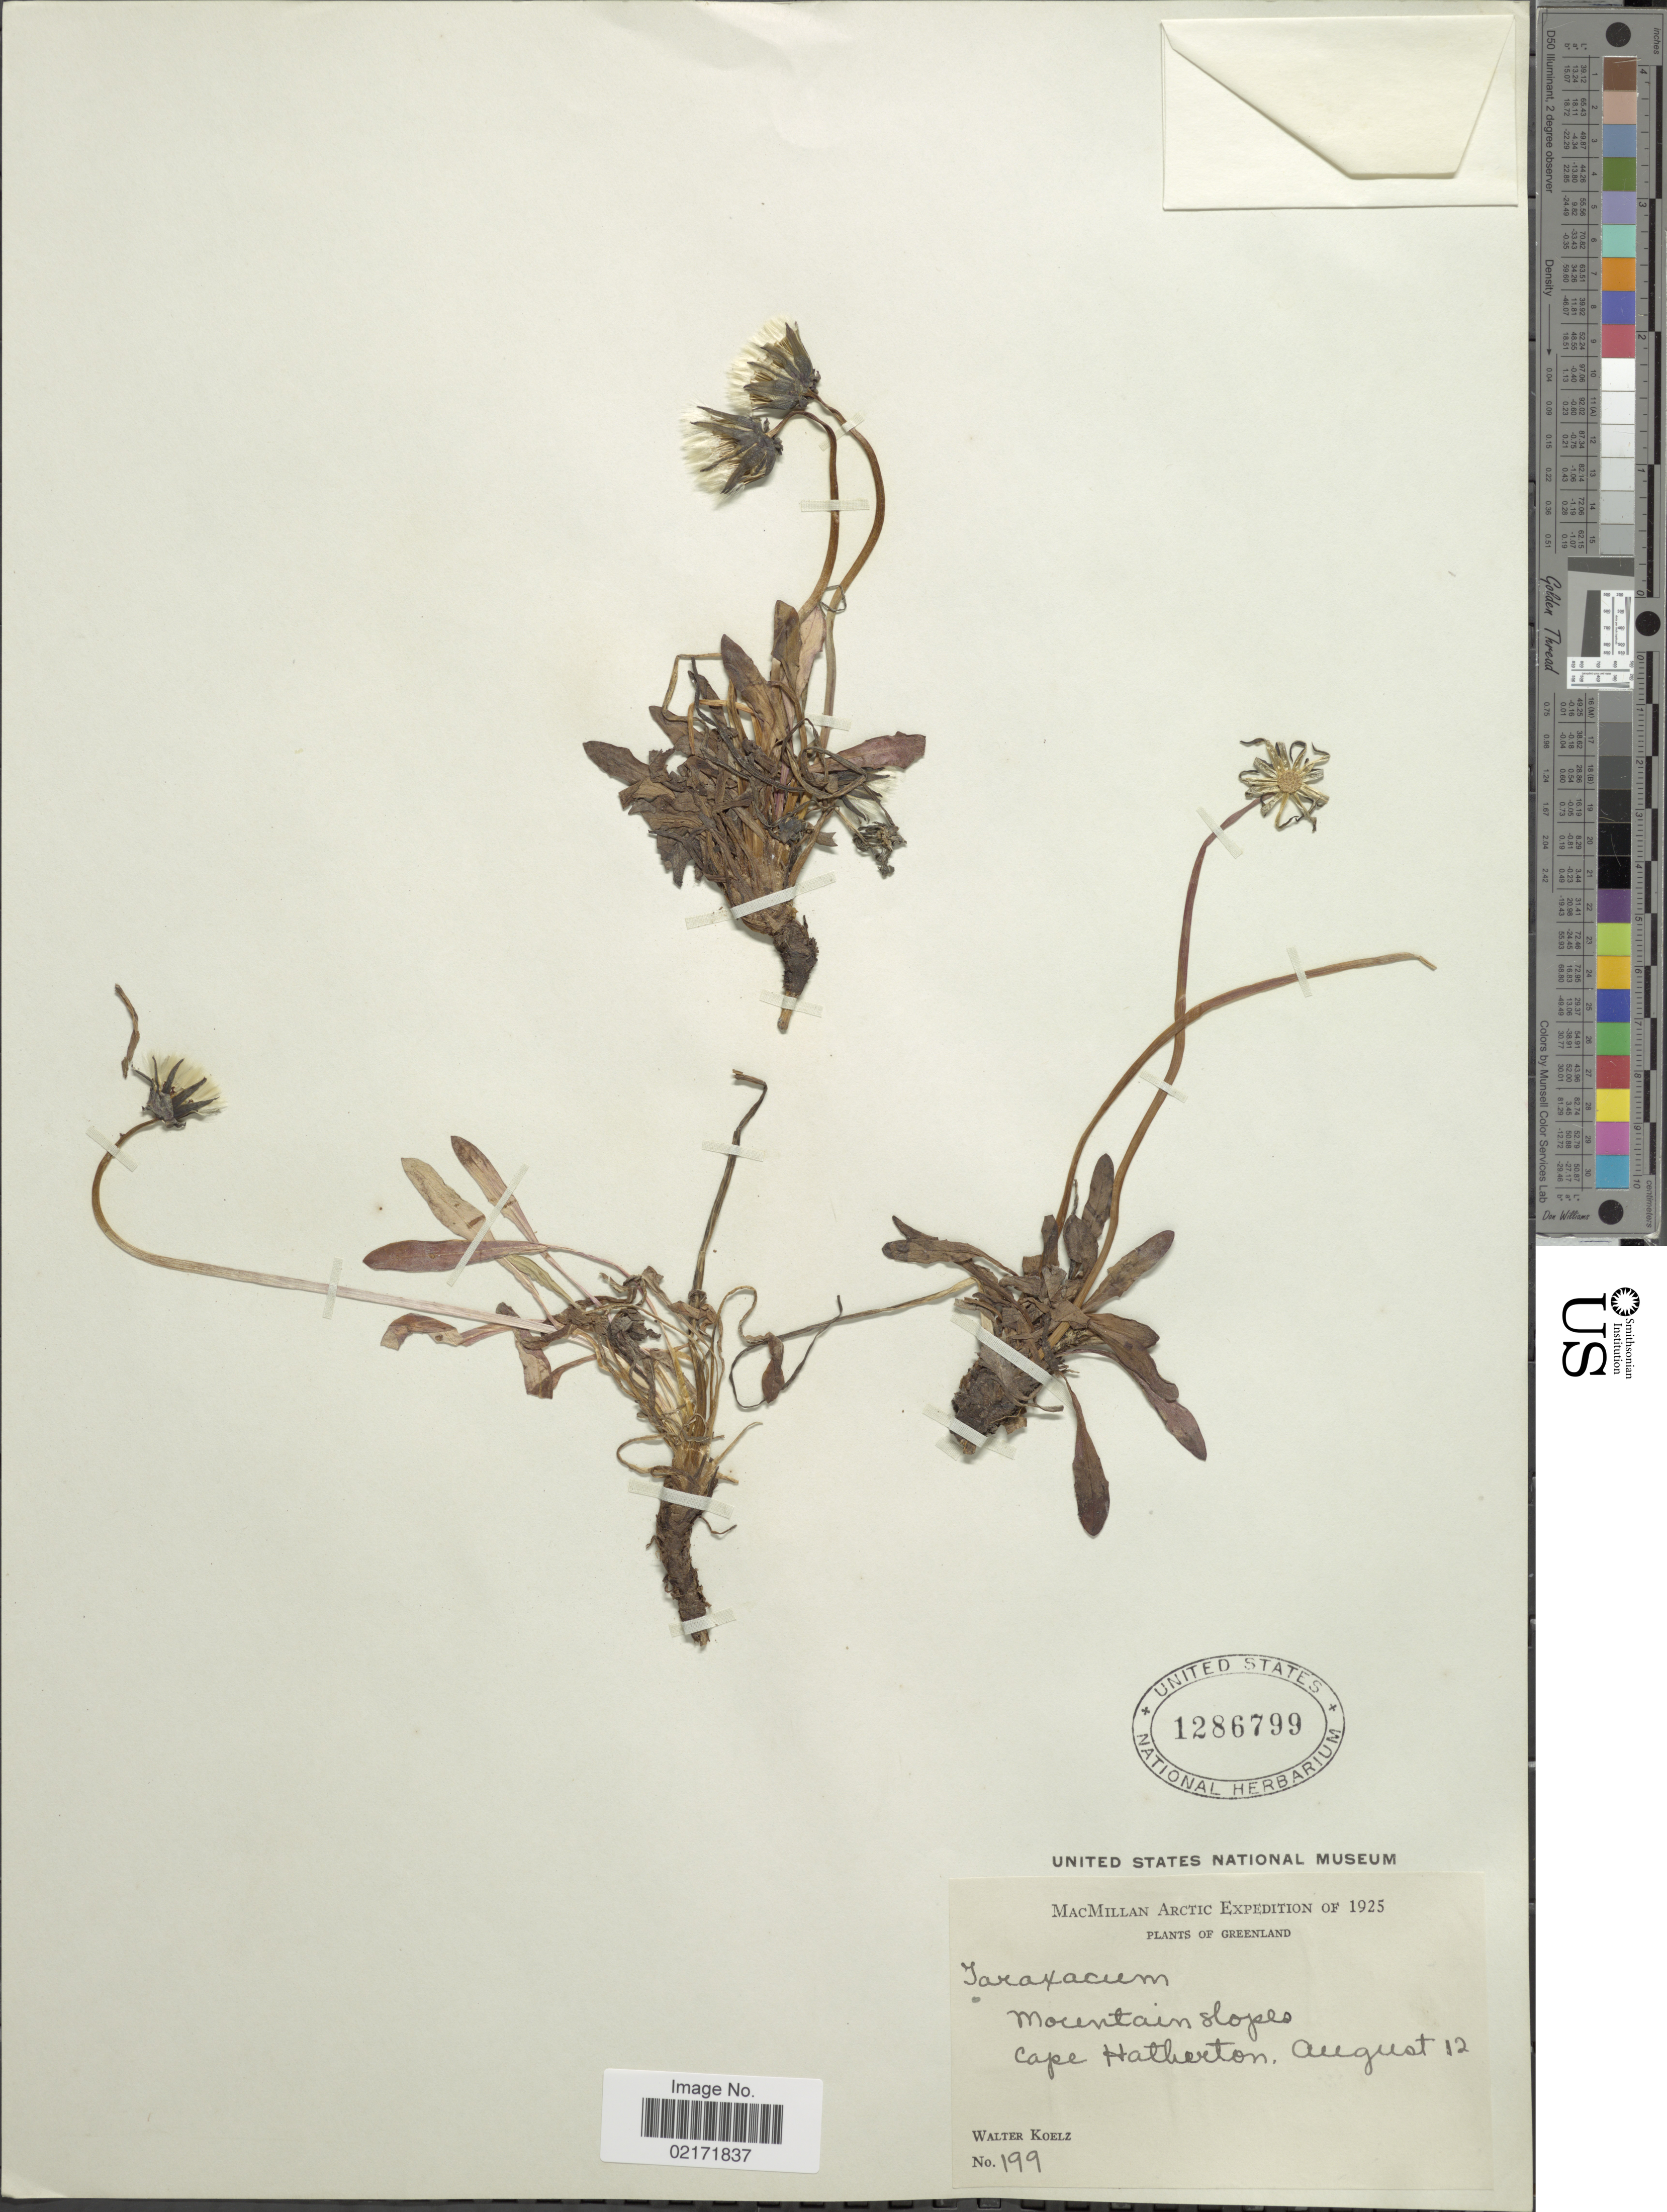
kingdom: Plantae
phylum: Tracheophyta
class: Magnoliopsida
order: Asterales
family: Asteraceae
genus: Taraxacum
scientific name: Taraxacum groenlandicum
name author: Dahlst.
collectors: W. N. Koelz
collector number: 199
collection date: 1925-08-12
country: Greenland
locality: Mountain slopes, Cape Hatherton.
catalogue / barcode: US 1286799